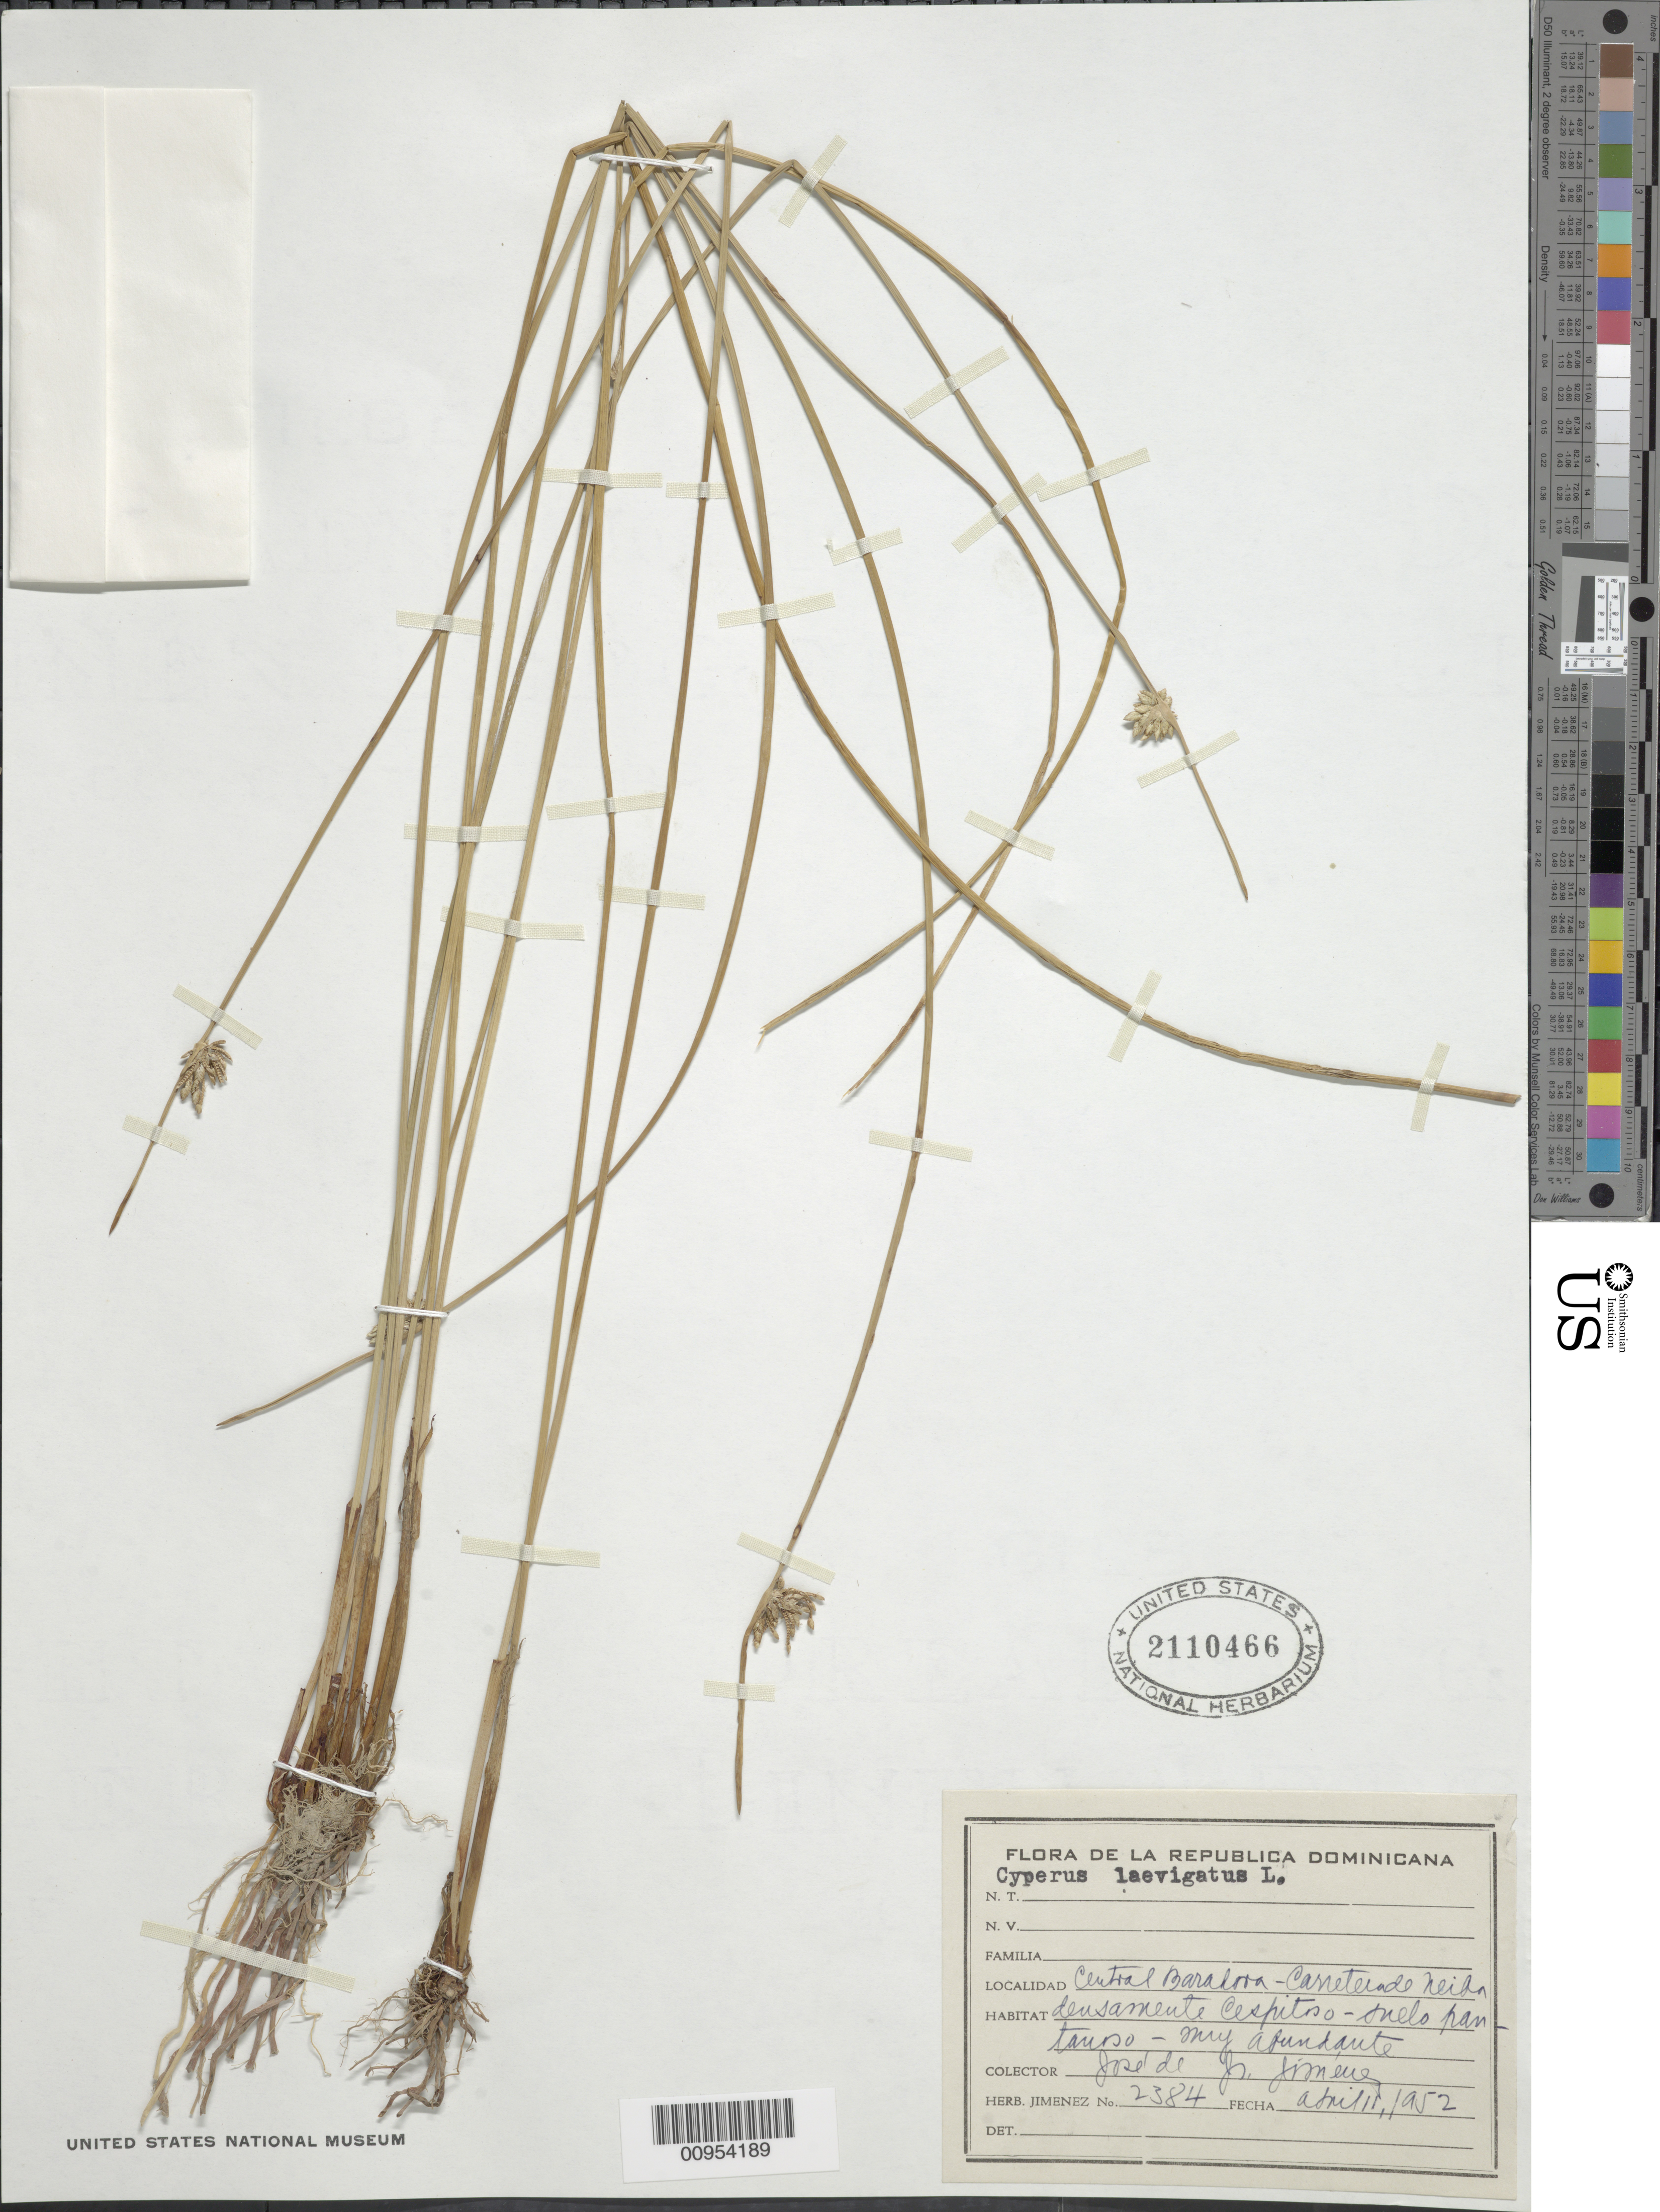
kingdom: Plantae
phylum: Tracheophyta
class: Liliopsida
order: Poales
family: Cyperaceae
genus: Cyperus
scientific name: Cyperus laevigatus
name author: L.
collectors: J. J. Jiménez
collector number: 2384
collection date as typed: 11 Apr 1952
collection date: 1952-04-11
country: Dominican Republic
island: Hispaniola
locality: "Central Baraboca, Carreterade Neiba"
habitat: Suelo pantanoso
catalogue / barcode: US 2110466